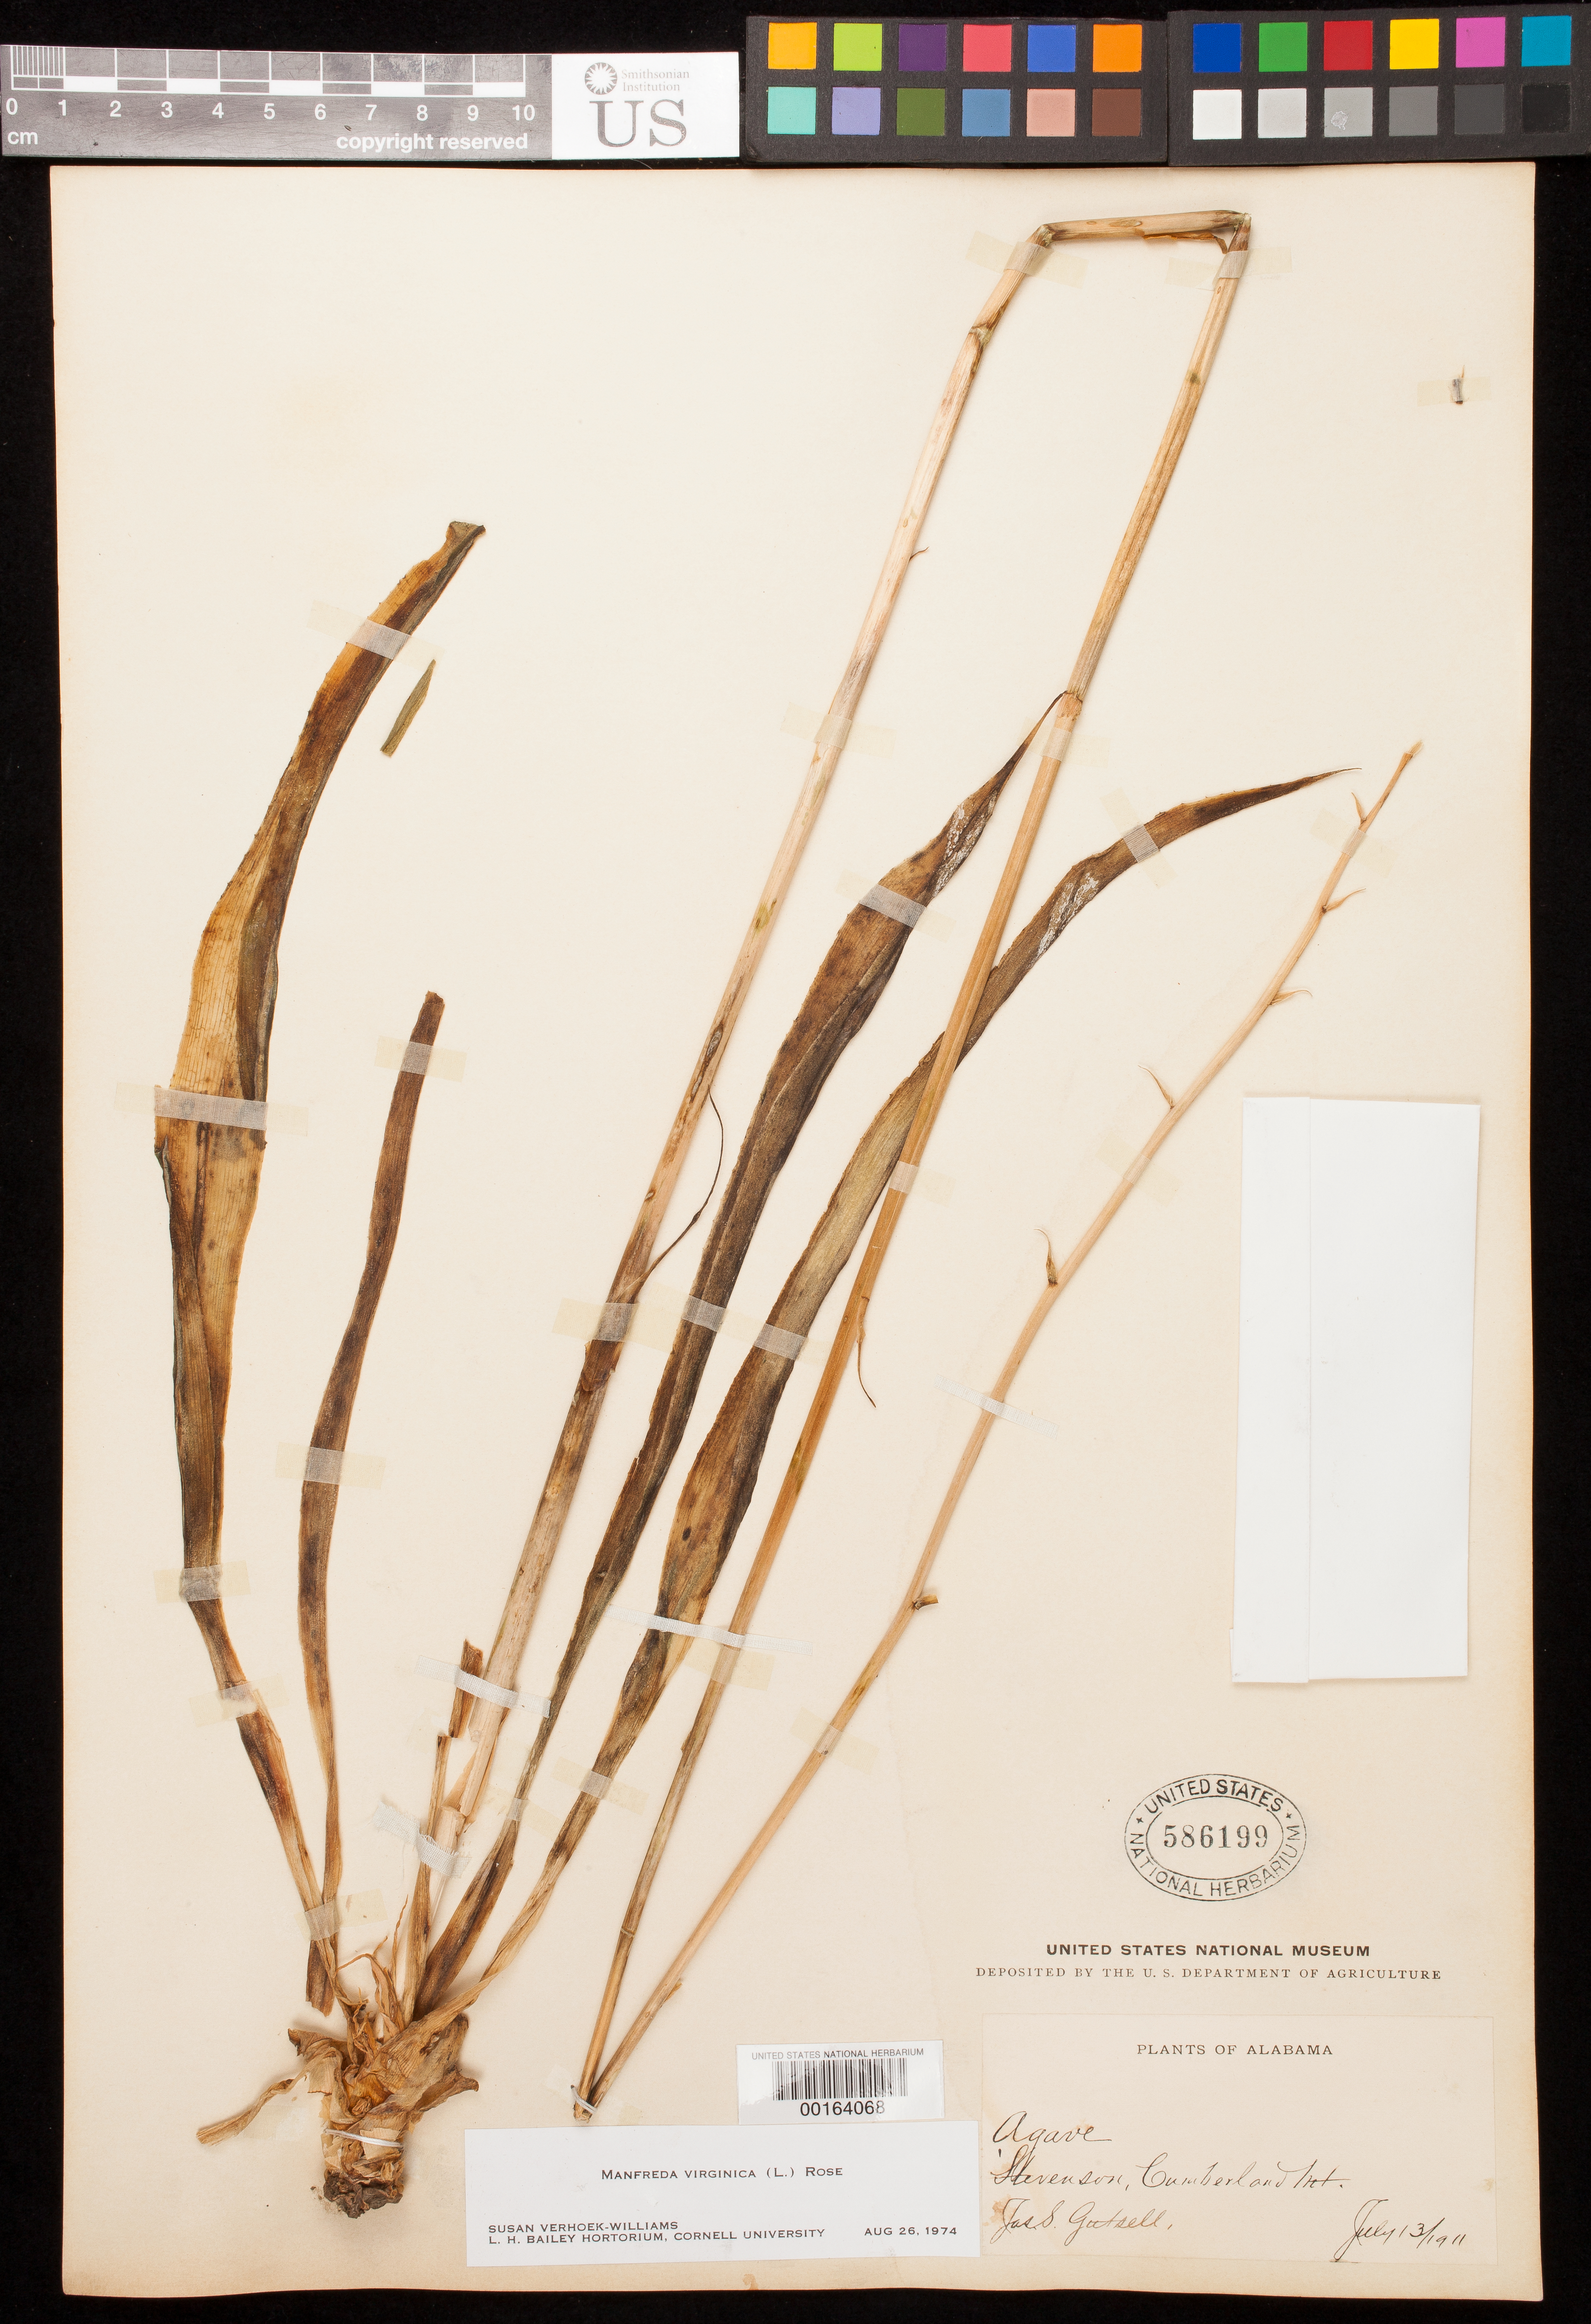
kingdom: Plantae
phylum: Tracheophyta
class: Liliopsida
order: Asparagales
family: Asparagaceae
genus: Manfreda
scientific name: Manfreda virginica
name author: (L.) Salisb. ex Rose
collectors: J. Gutsell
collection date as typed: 13 Jul 1911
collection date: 1911-07-13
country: United States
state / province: Alabama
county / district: Jackson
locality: Stevenson, cumberland mountain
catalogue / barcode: US 586199